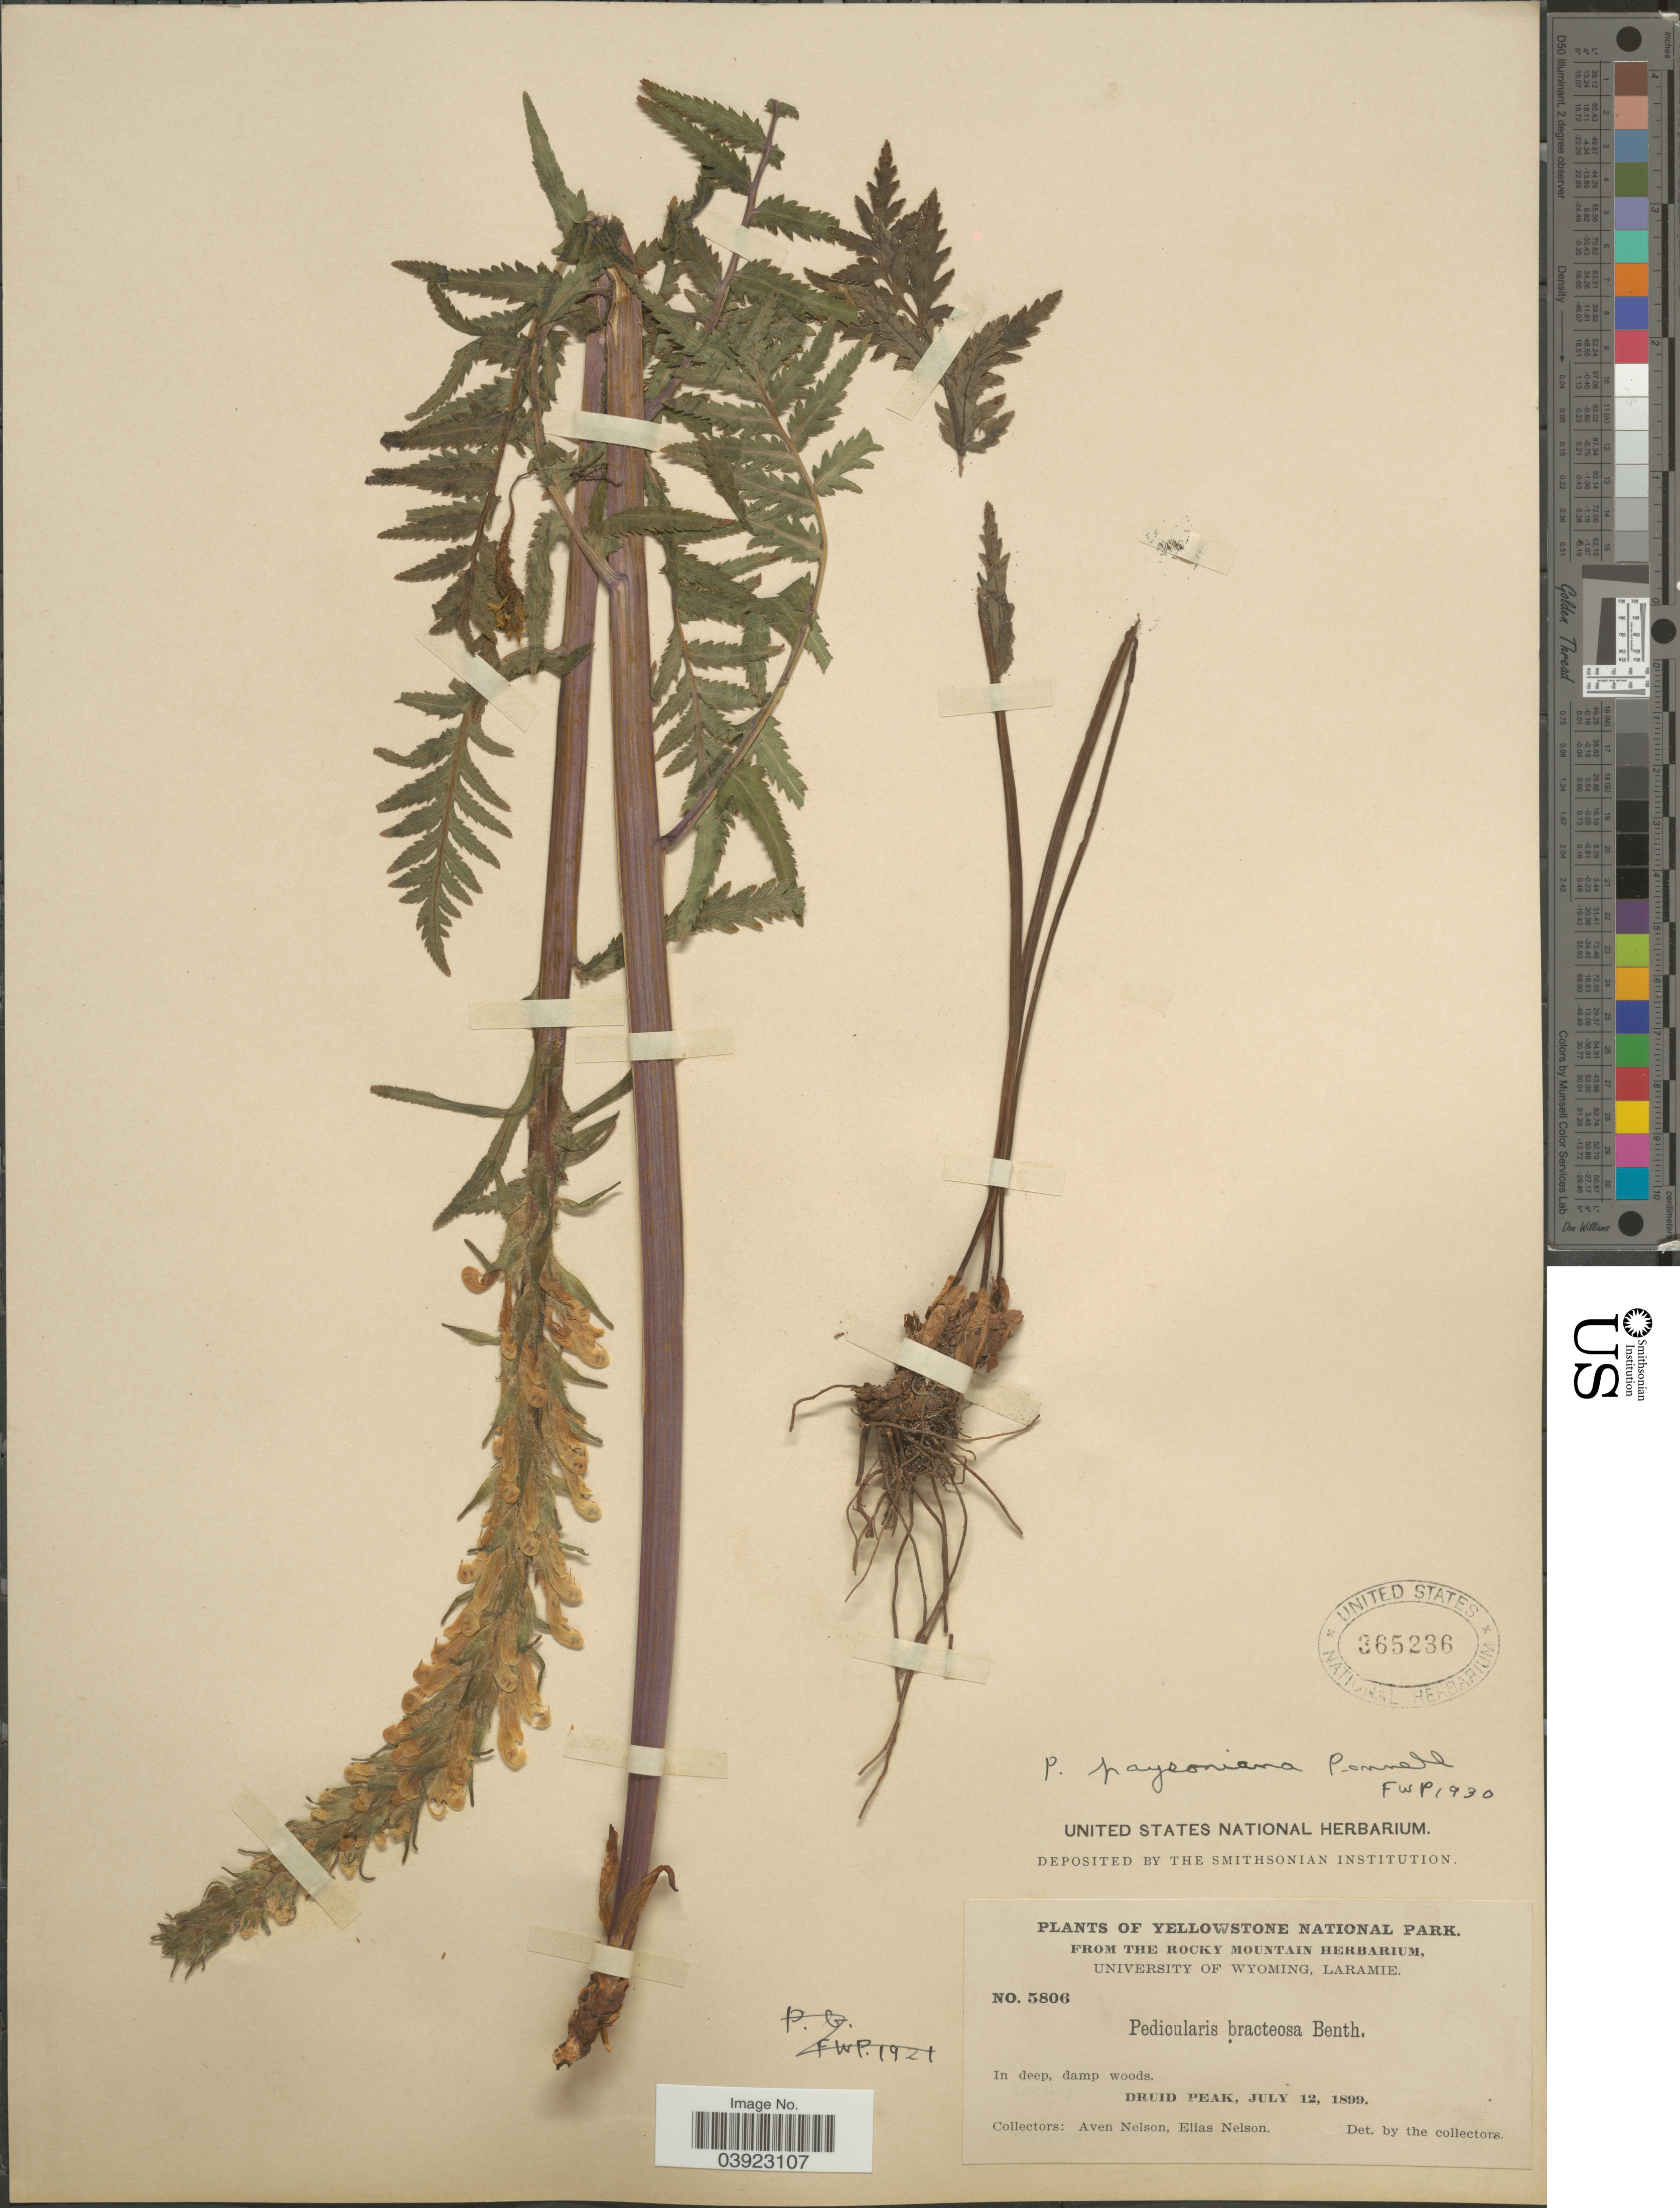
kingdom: Plantae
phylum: Tracheophyta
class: Magnoliopsida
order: Lamiales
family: Orobanchaceae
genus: Pedicularis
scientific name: Pedicularis paysoniana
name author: Pennell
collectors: A. Nelson & E. Nelson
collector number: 5806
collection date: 1899-07-12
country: United States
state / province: Wyoming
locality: Yellowstone National Park. Druid Peak.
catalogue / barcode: US 365236